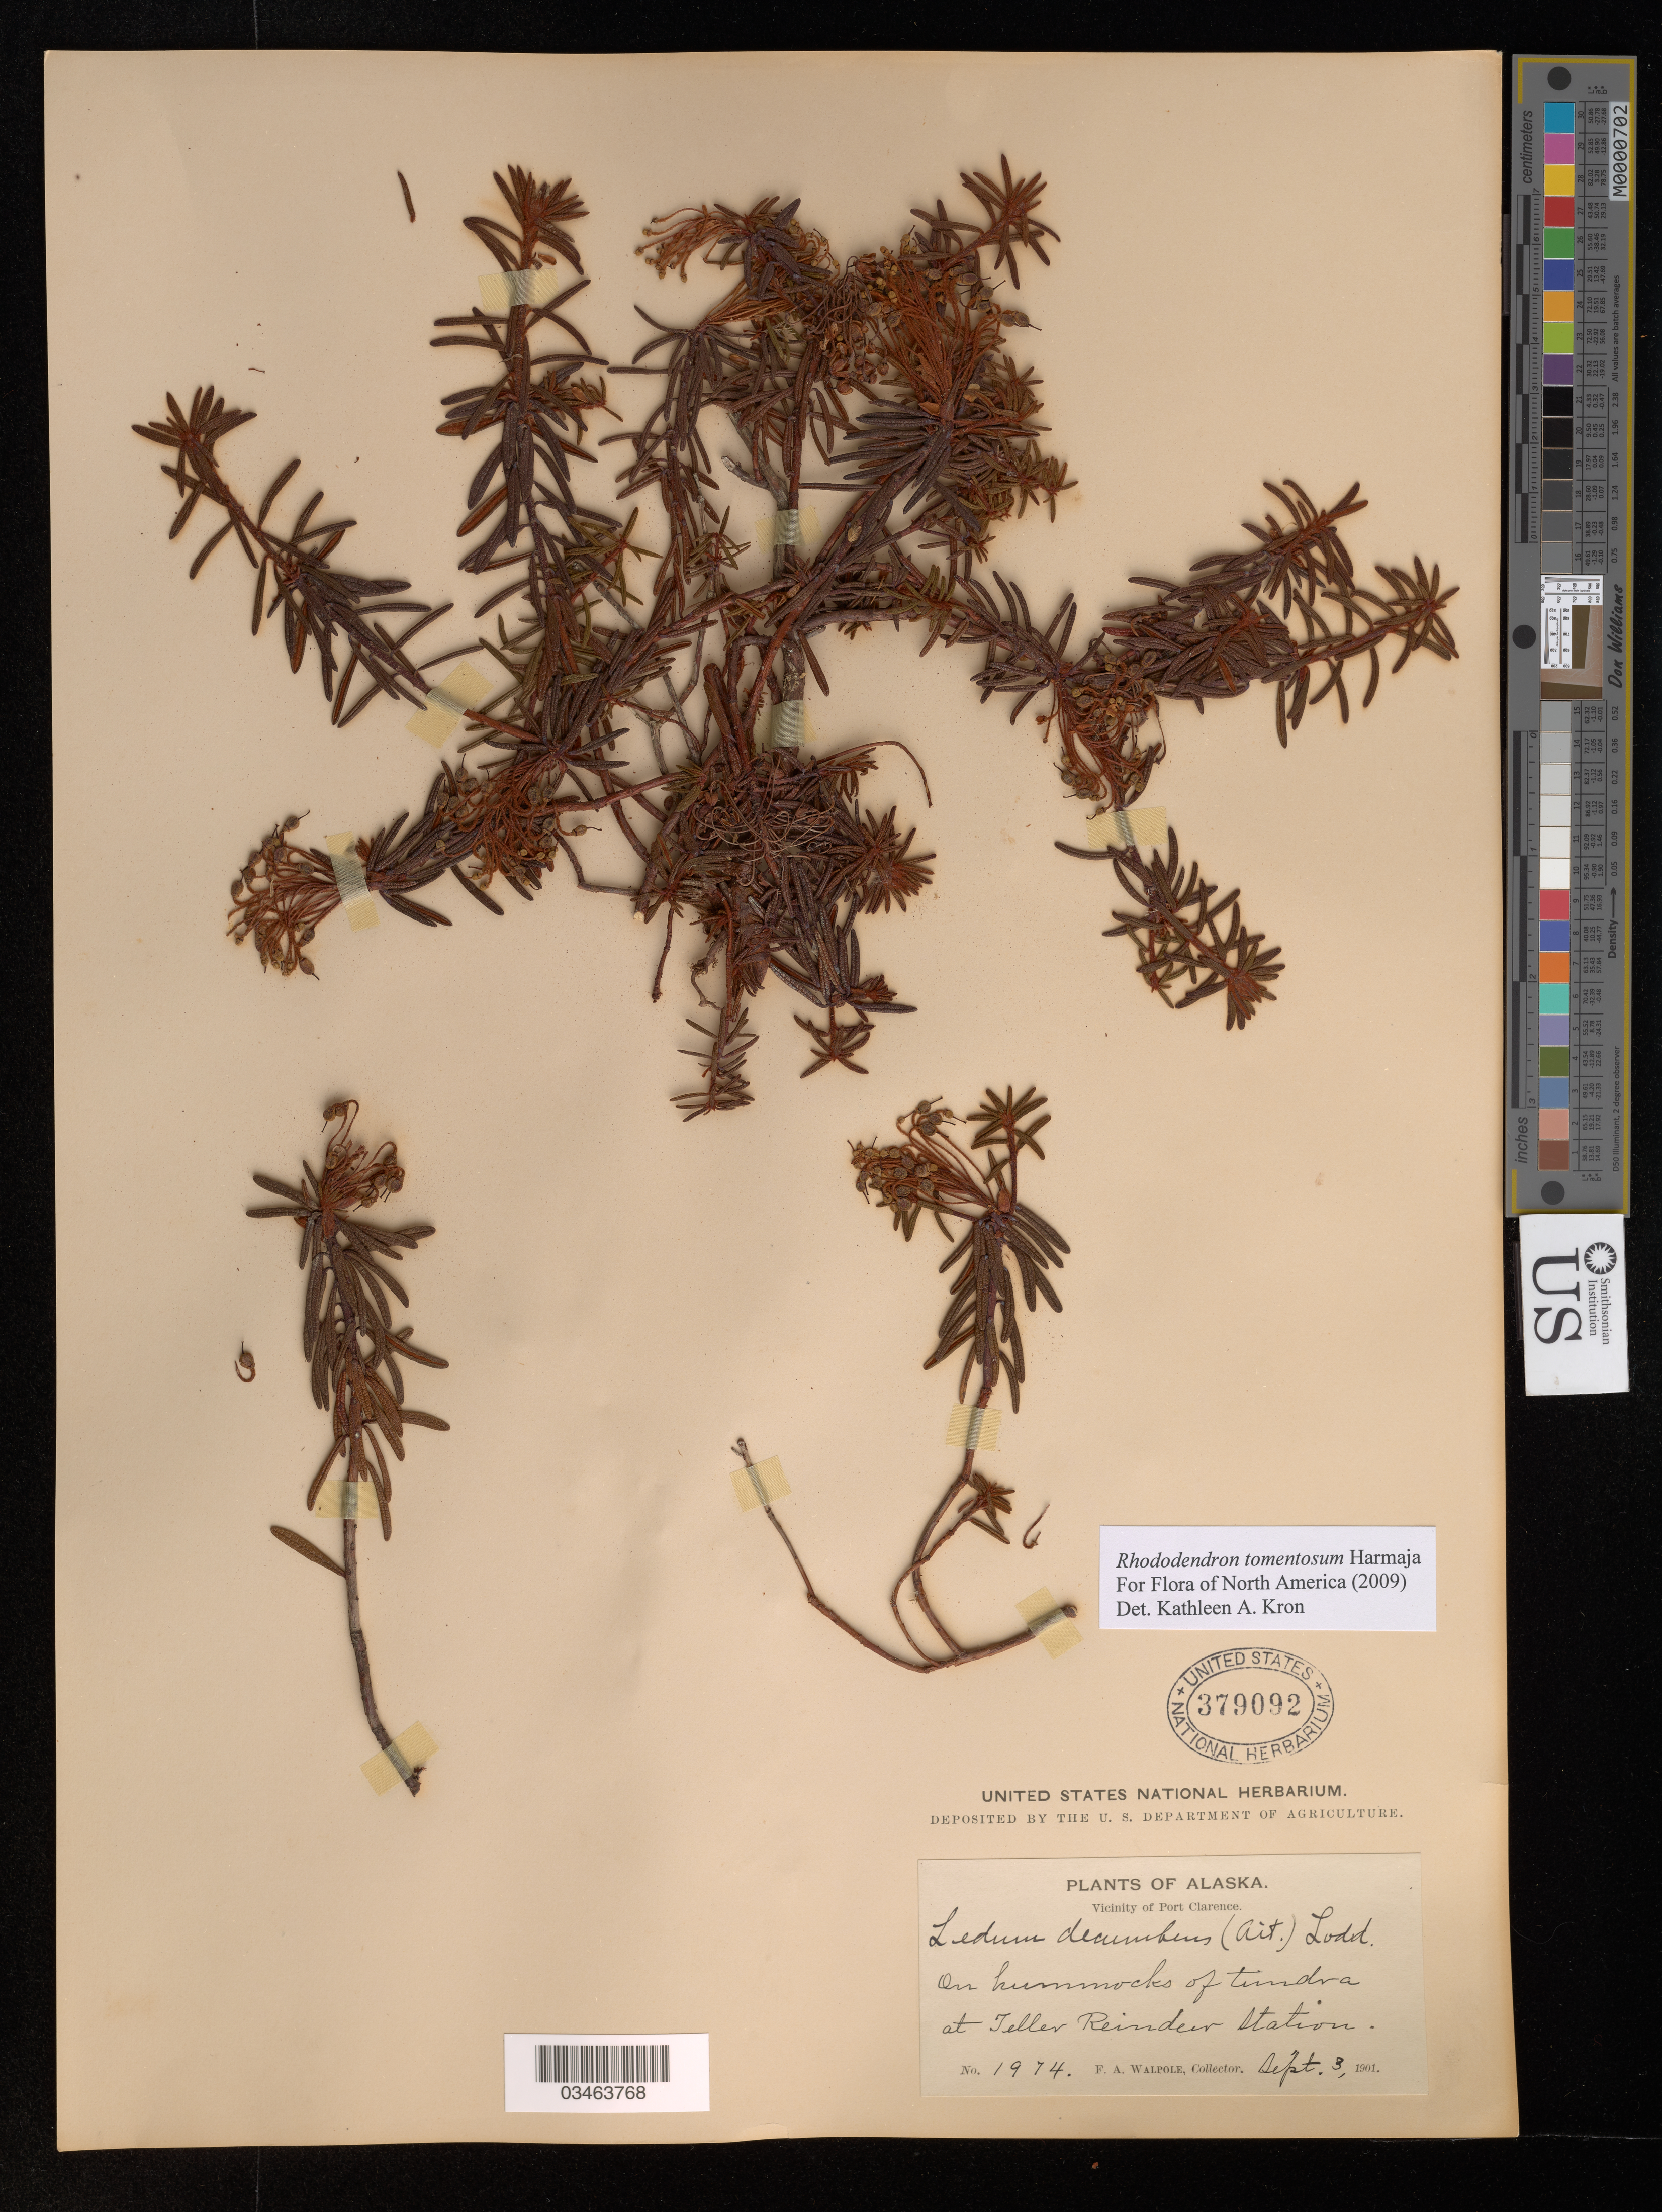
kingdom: Plantae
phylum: Tracheophyta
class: Magnoliopsida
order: Ericales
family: Ericaceae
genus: Ledum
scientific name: Ledum decumbens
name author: (Aiton) Lodd. ex Steud.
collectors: F. Walpole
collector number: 1974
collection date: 1901-09-03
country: United States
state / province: Alaska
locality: Vicinity of Port Clarence. On hummocks of tundra at Teller Reindeer Station.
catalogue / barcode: US 379092